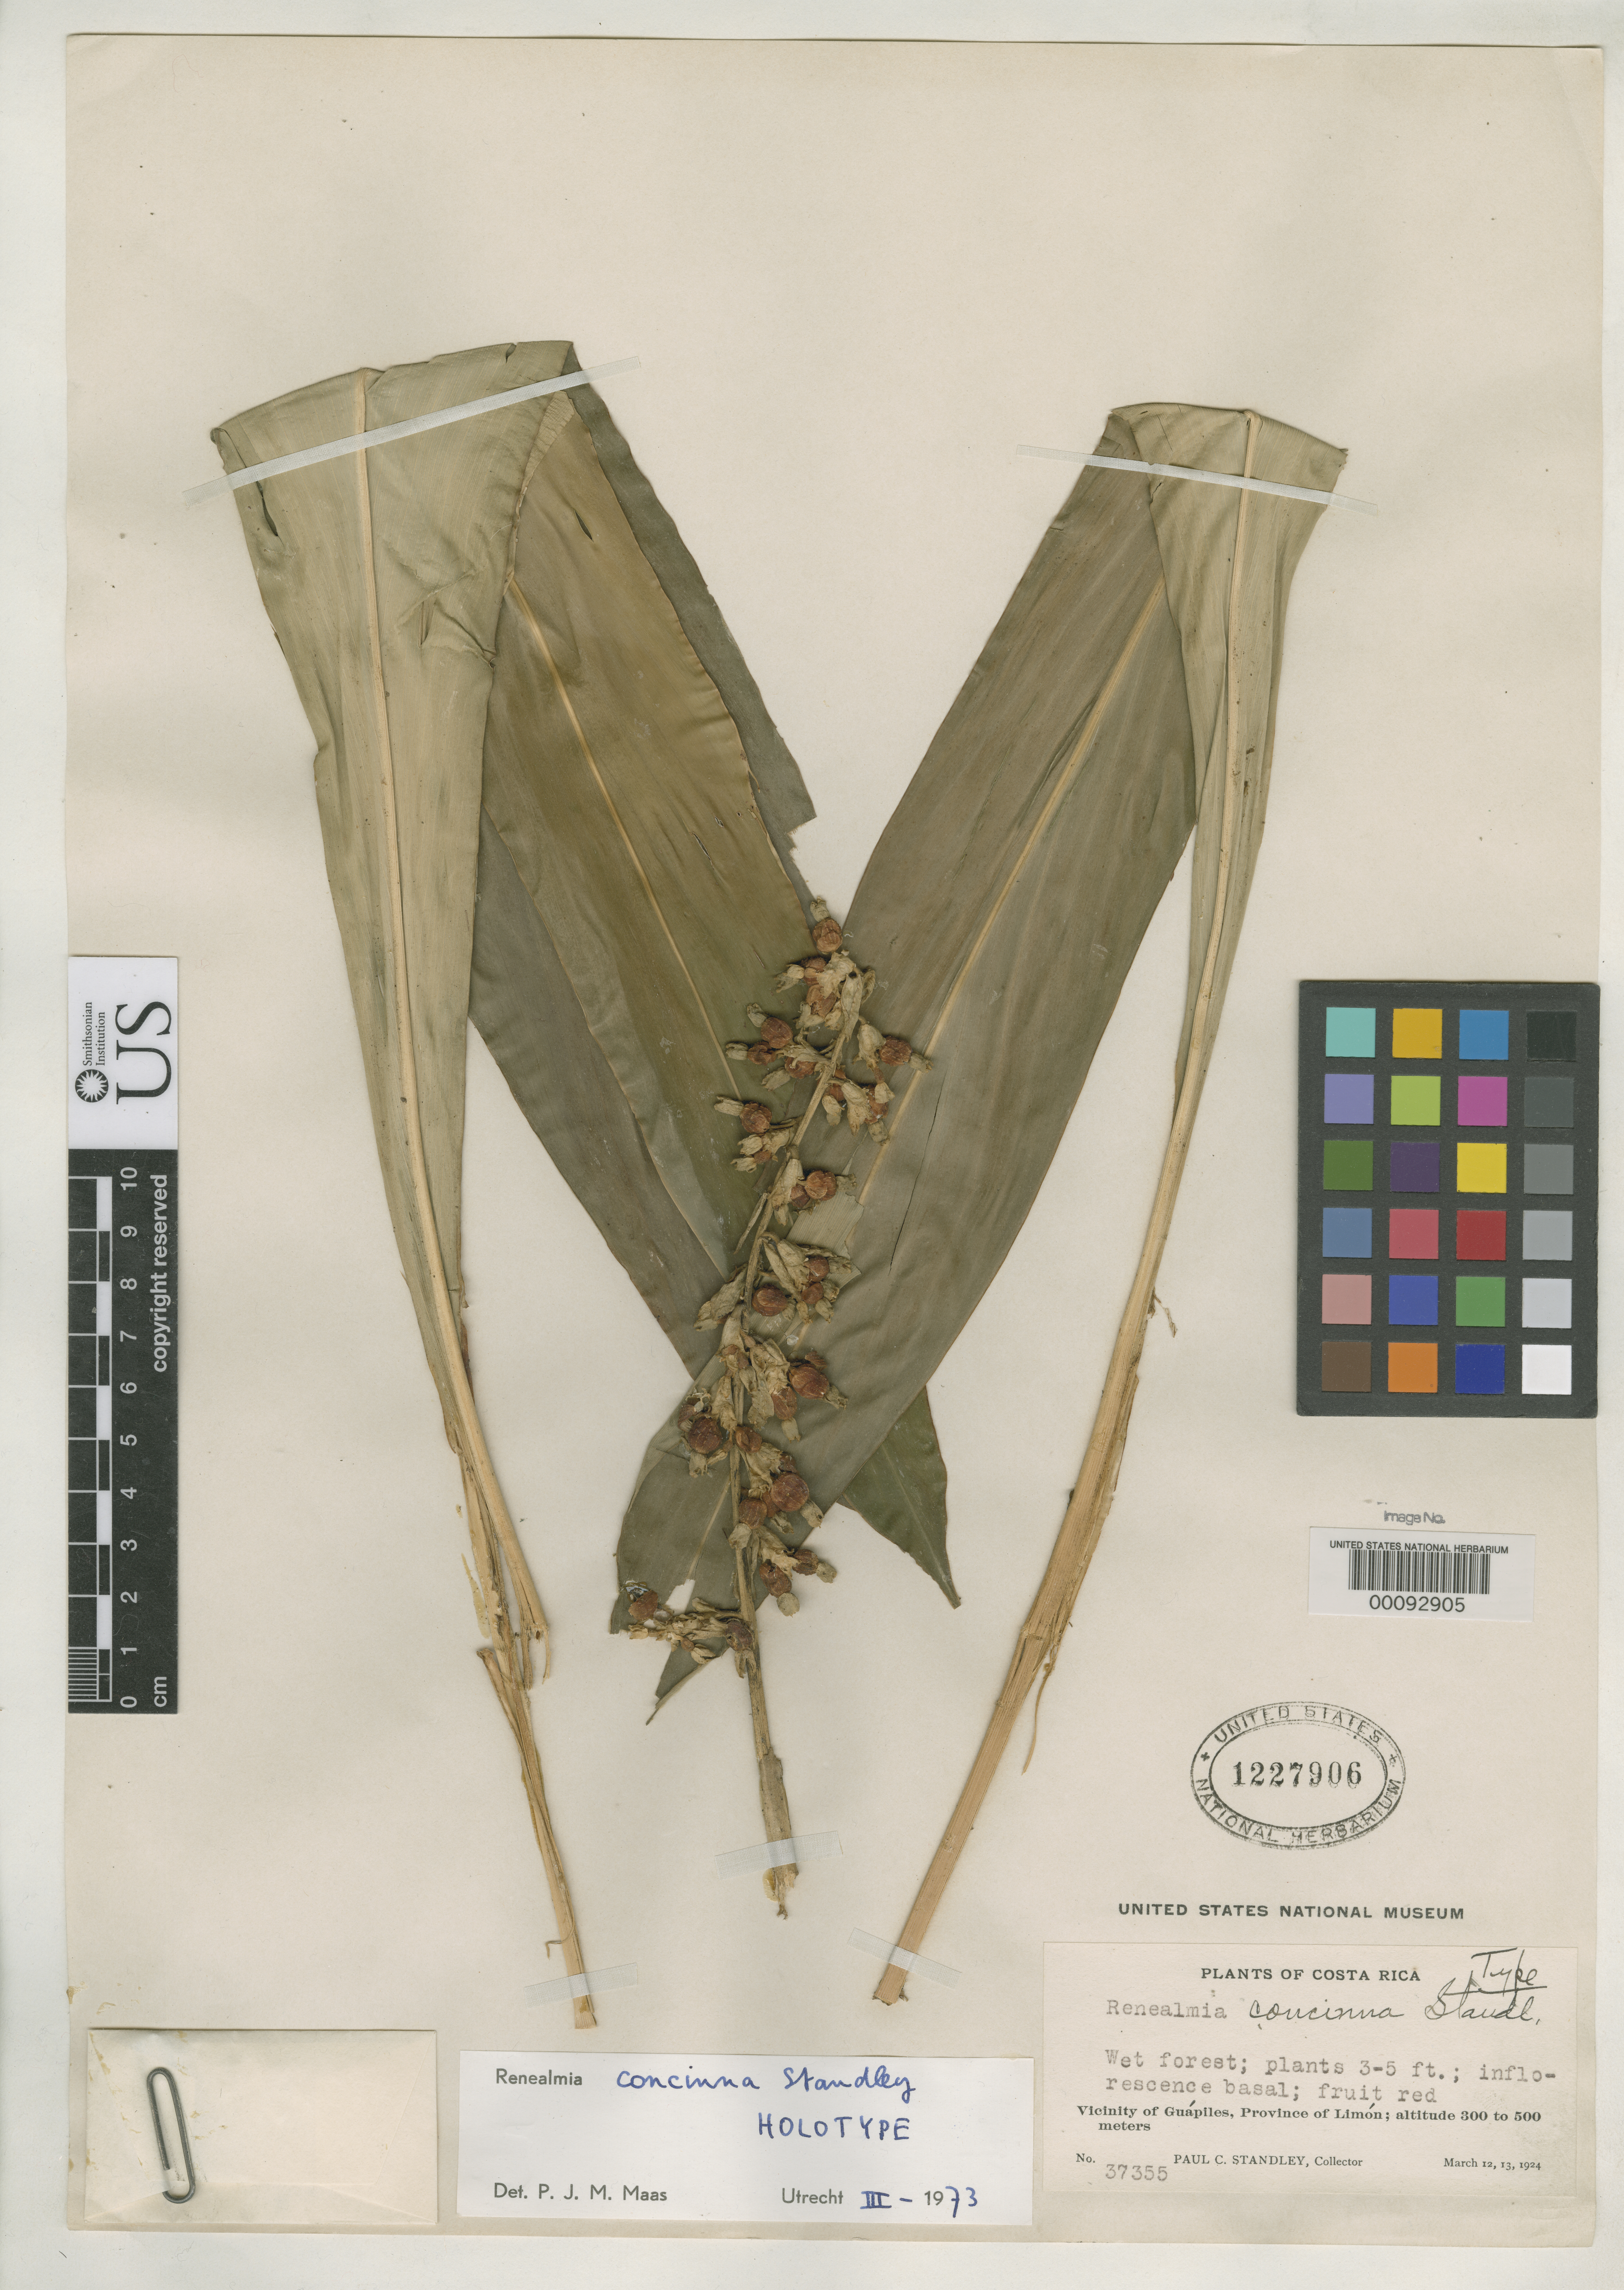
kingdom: Plantae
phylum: Tracheophyta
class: Liliopsida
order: Zingiberales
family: Zingiberaceae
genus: Renealmia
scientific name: Renealmia concinna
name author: Standl.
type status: Holotype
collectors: P. C. Standley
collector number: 37355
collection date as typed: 12 Mar 1924 to 13 Mar 1924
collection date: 1924-03-12/1924-03-13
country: Costa Rica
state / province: Limón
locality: Vicinity of Guapiles.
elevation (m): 300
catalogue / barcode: US 1227906